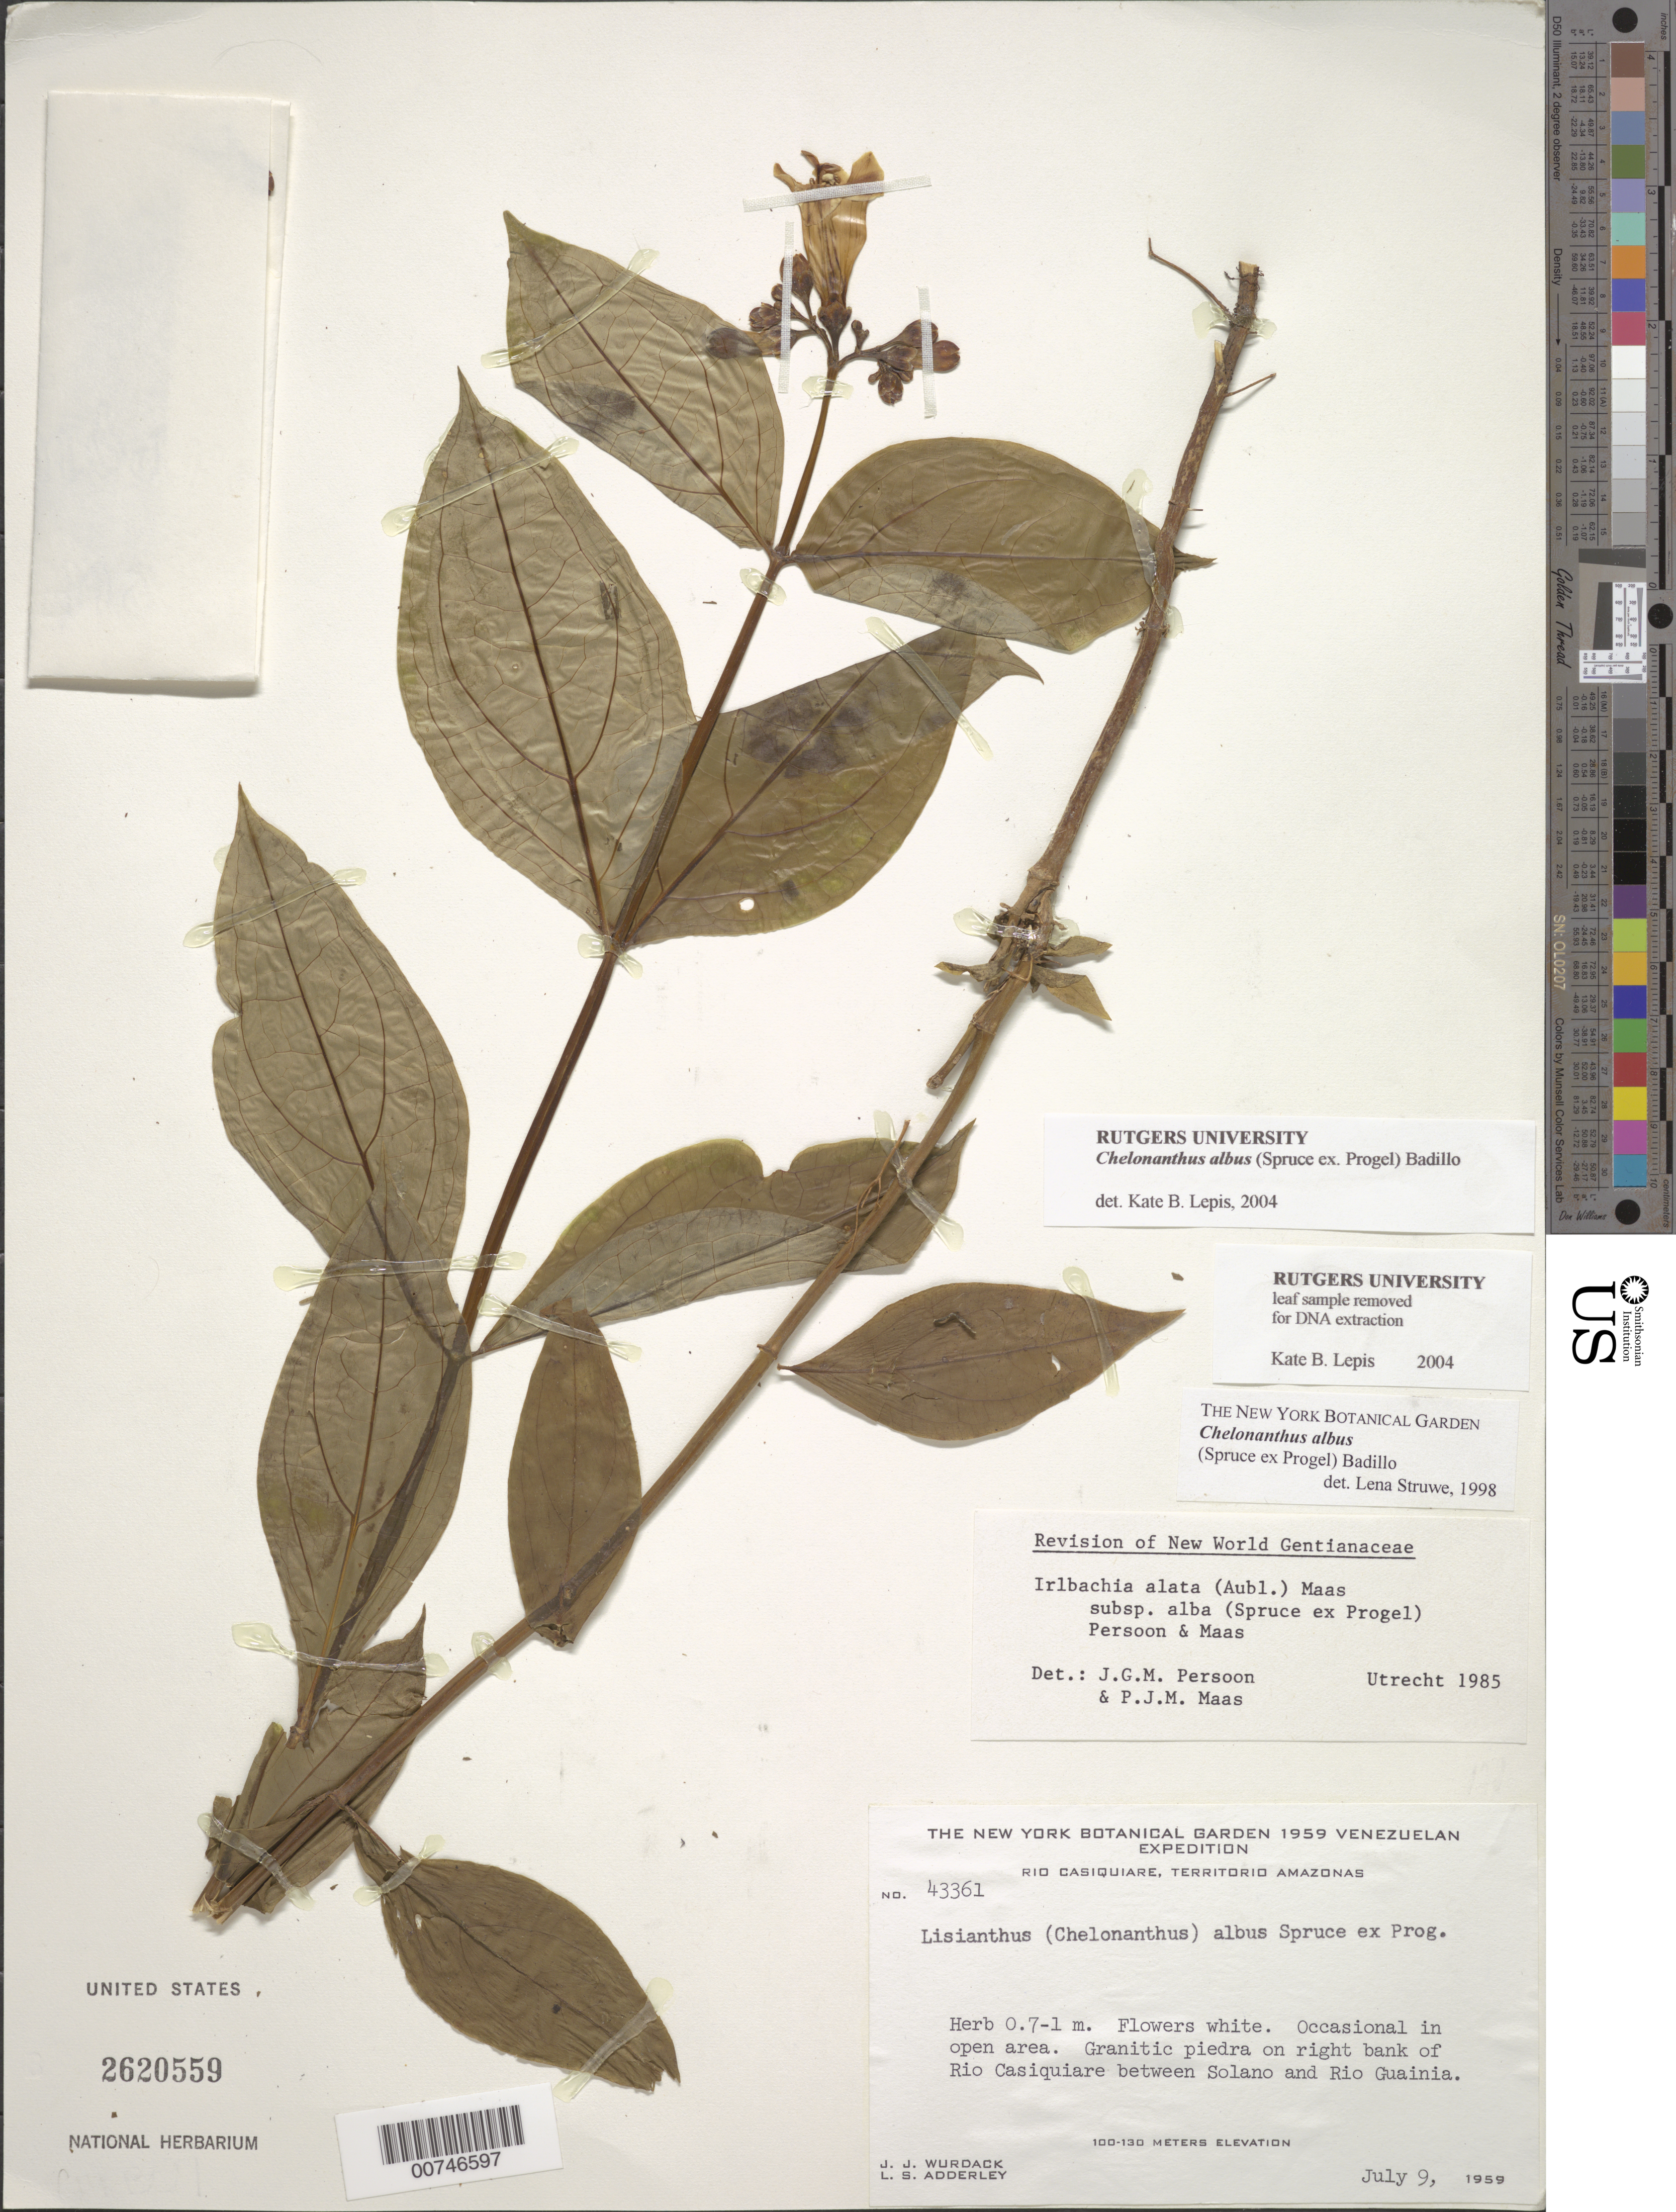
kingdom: Plantae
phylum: Tracheophyta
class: Magnoliopsida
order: Gentianales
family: Gentianaceae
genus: Chelonanthus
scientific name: Chelonanthus albus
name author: (Spruce ex Progel) V.M. Badillo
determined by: Struwe, L.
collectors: J. J. Wurdack & L. S. Adderley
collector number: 43361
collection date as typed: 9-Jul-59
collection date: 1959-07-09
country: Venezuela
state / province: Amazonas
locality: Río Casiquiare, between Solano and Río Guainia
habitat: Open area, granitic piedra on right bank of river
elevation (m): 100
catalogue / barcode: US 2620559